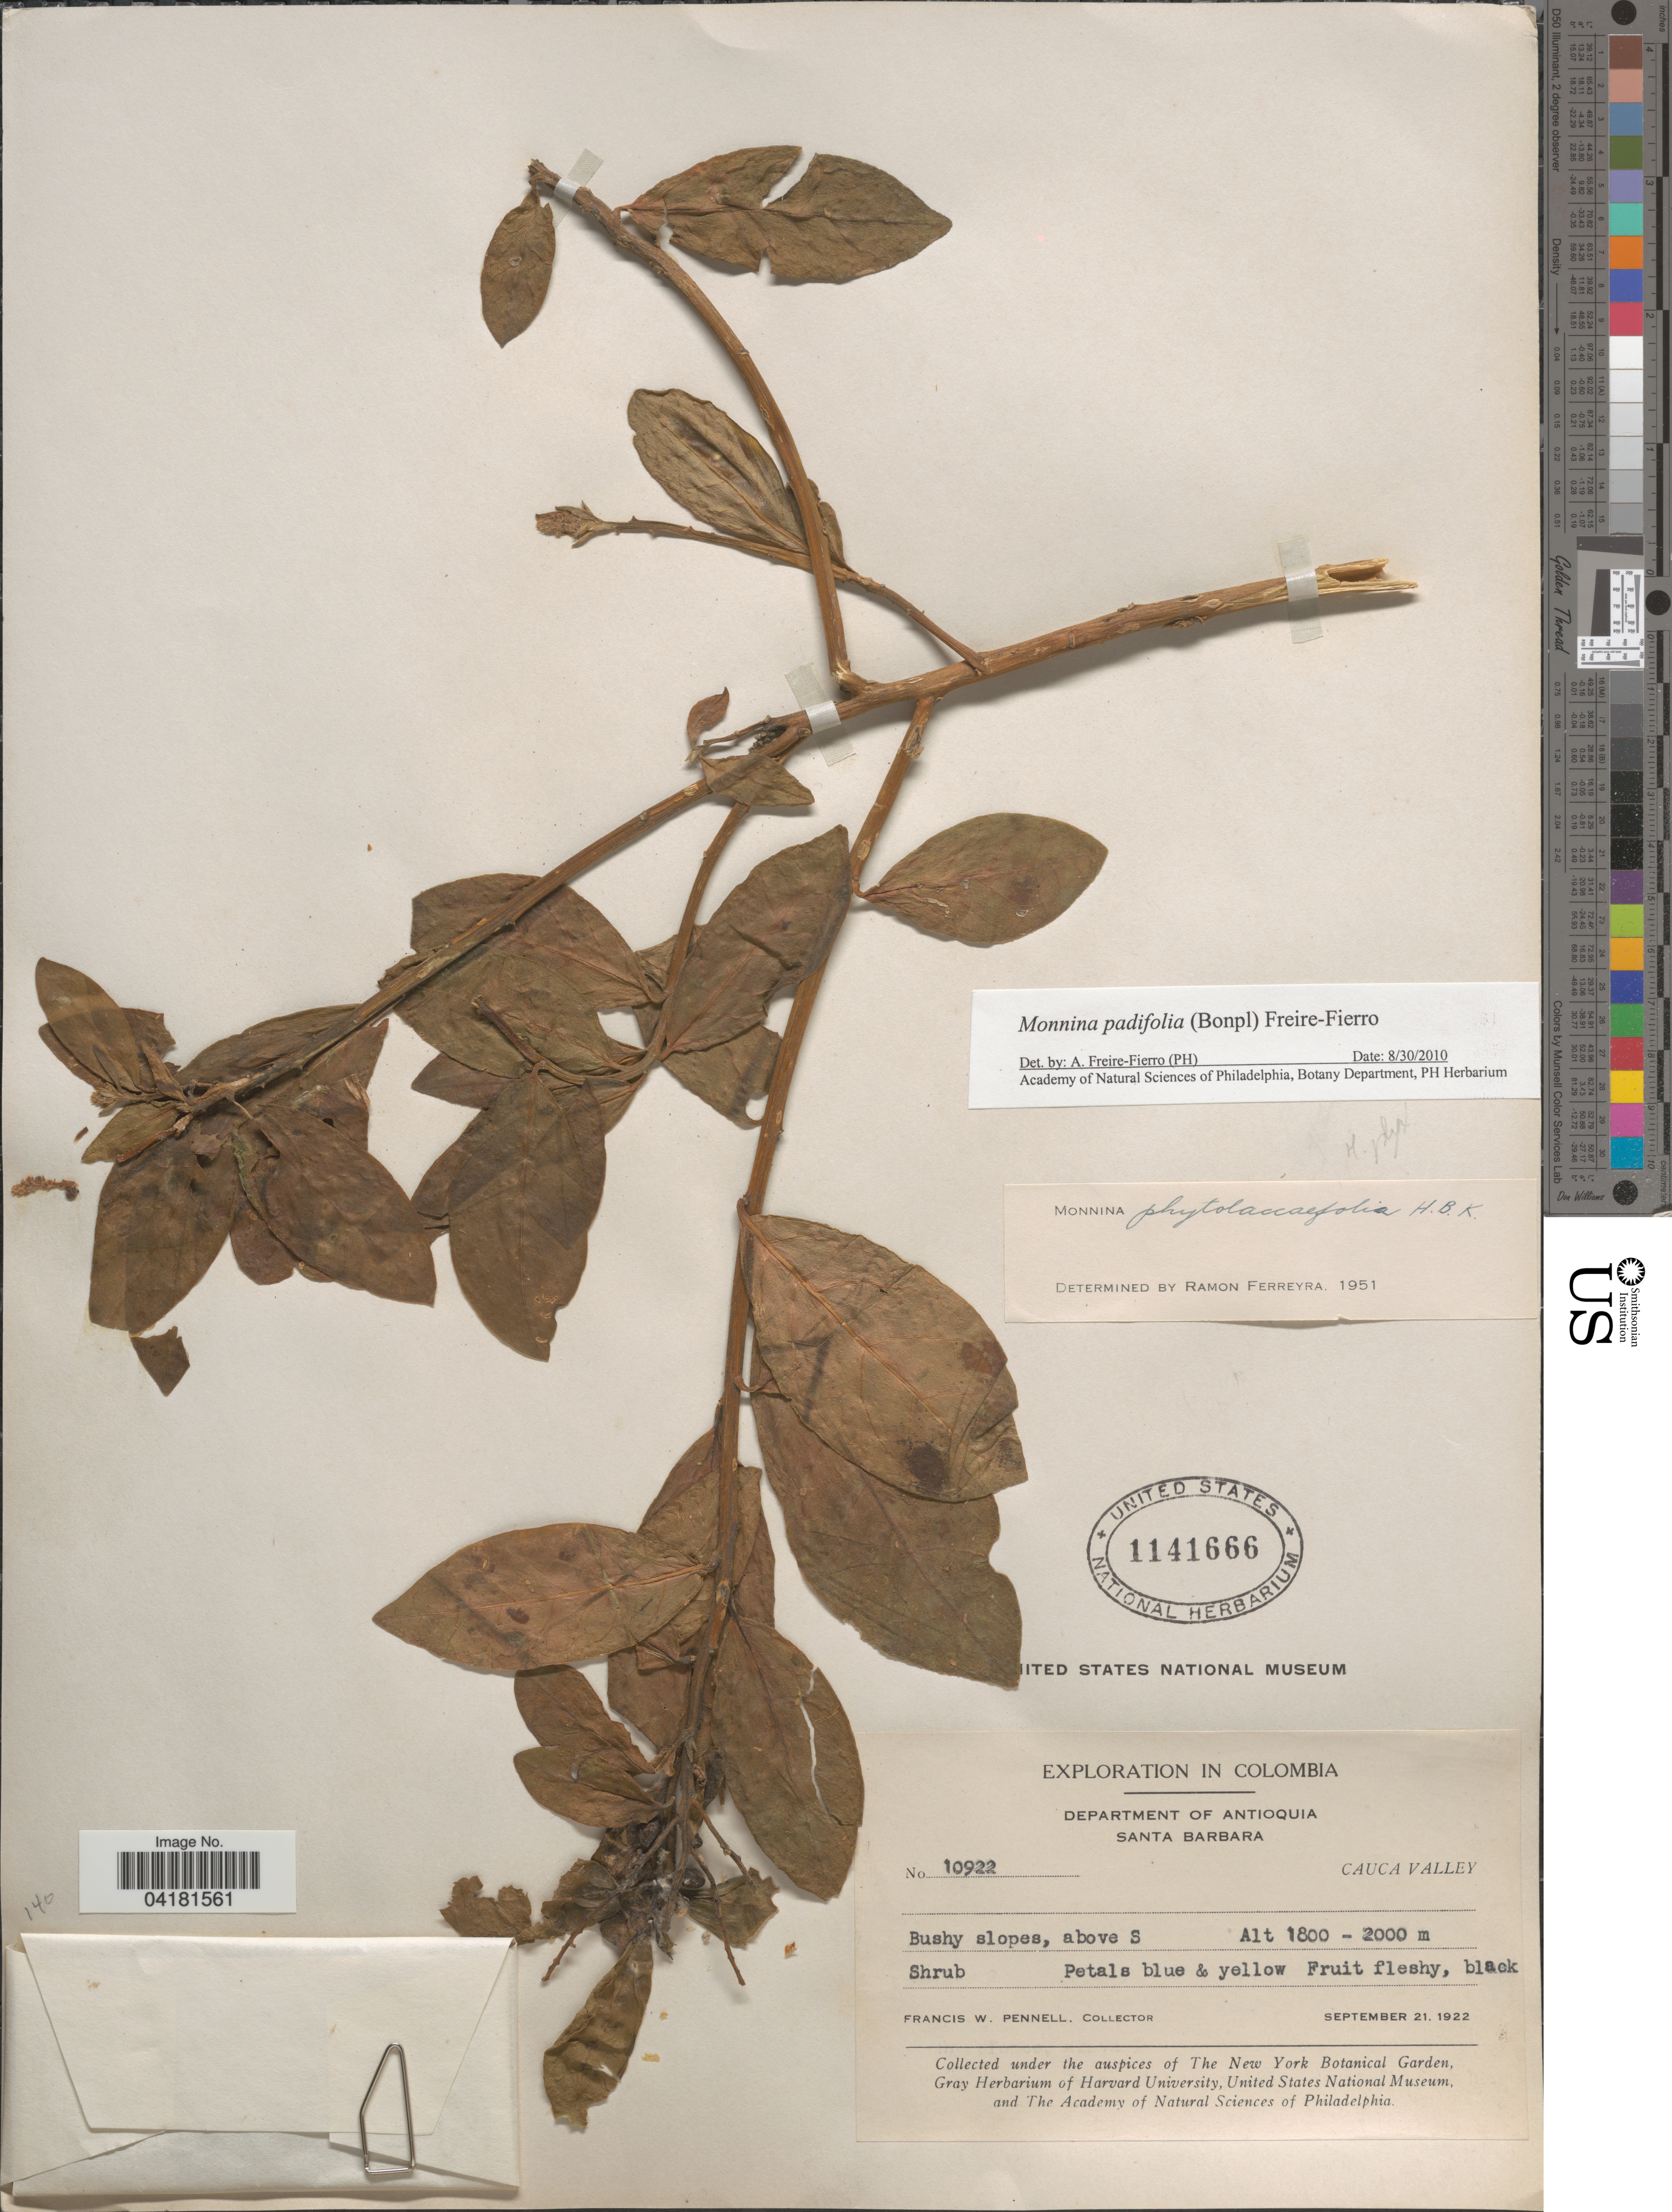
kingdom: Plantae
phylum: Tracheophyta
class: Magnoliopsida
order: Fabales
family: Polygalaceae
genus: Monnina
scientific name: Monnina padifolia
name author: (Bonpl.) Freire-Fierro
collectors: F. W. Pennell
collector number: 10922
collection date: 1922-09-21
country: Colombia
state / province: Antioquia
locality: Exploration in Colombia. Department of Antioquia. Santa Barbara. Cauca Valley.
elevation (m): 1800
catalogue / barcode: US 1141666